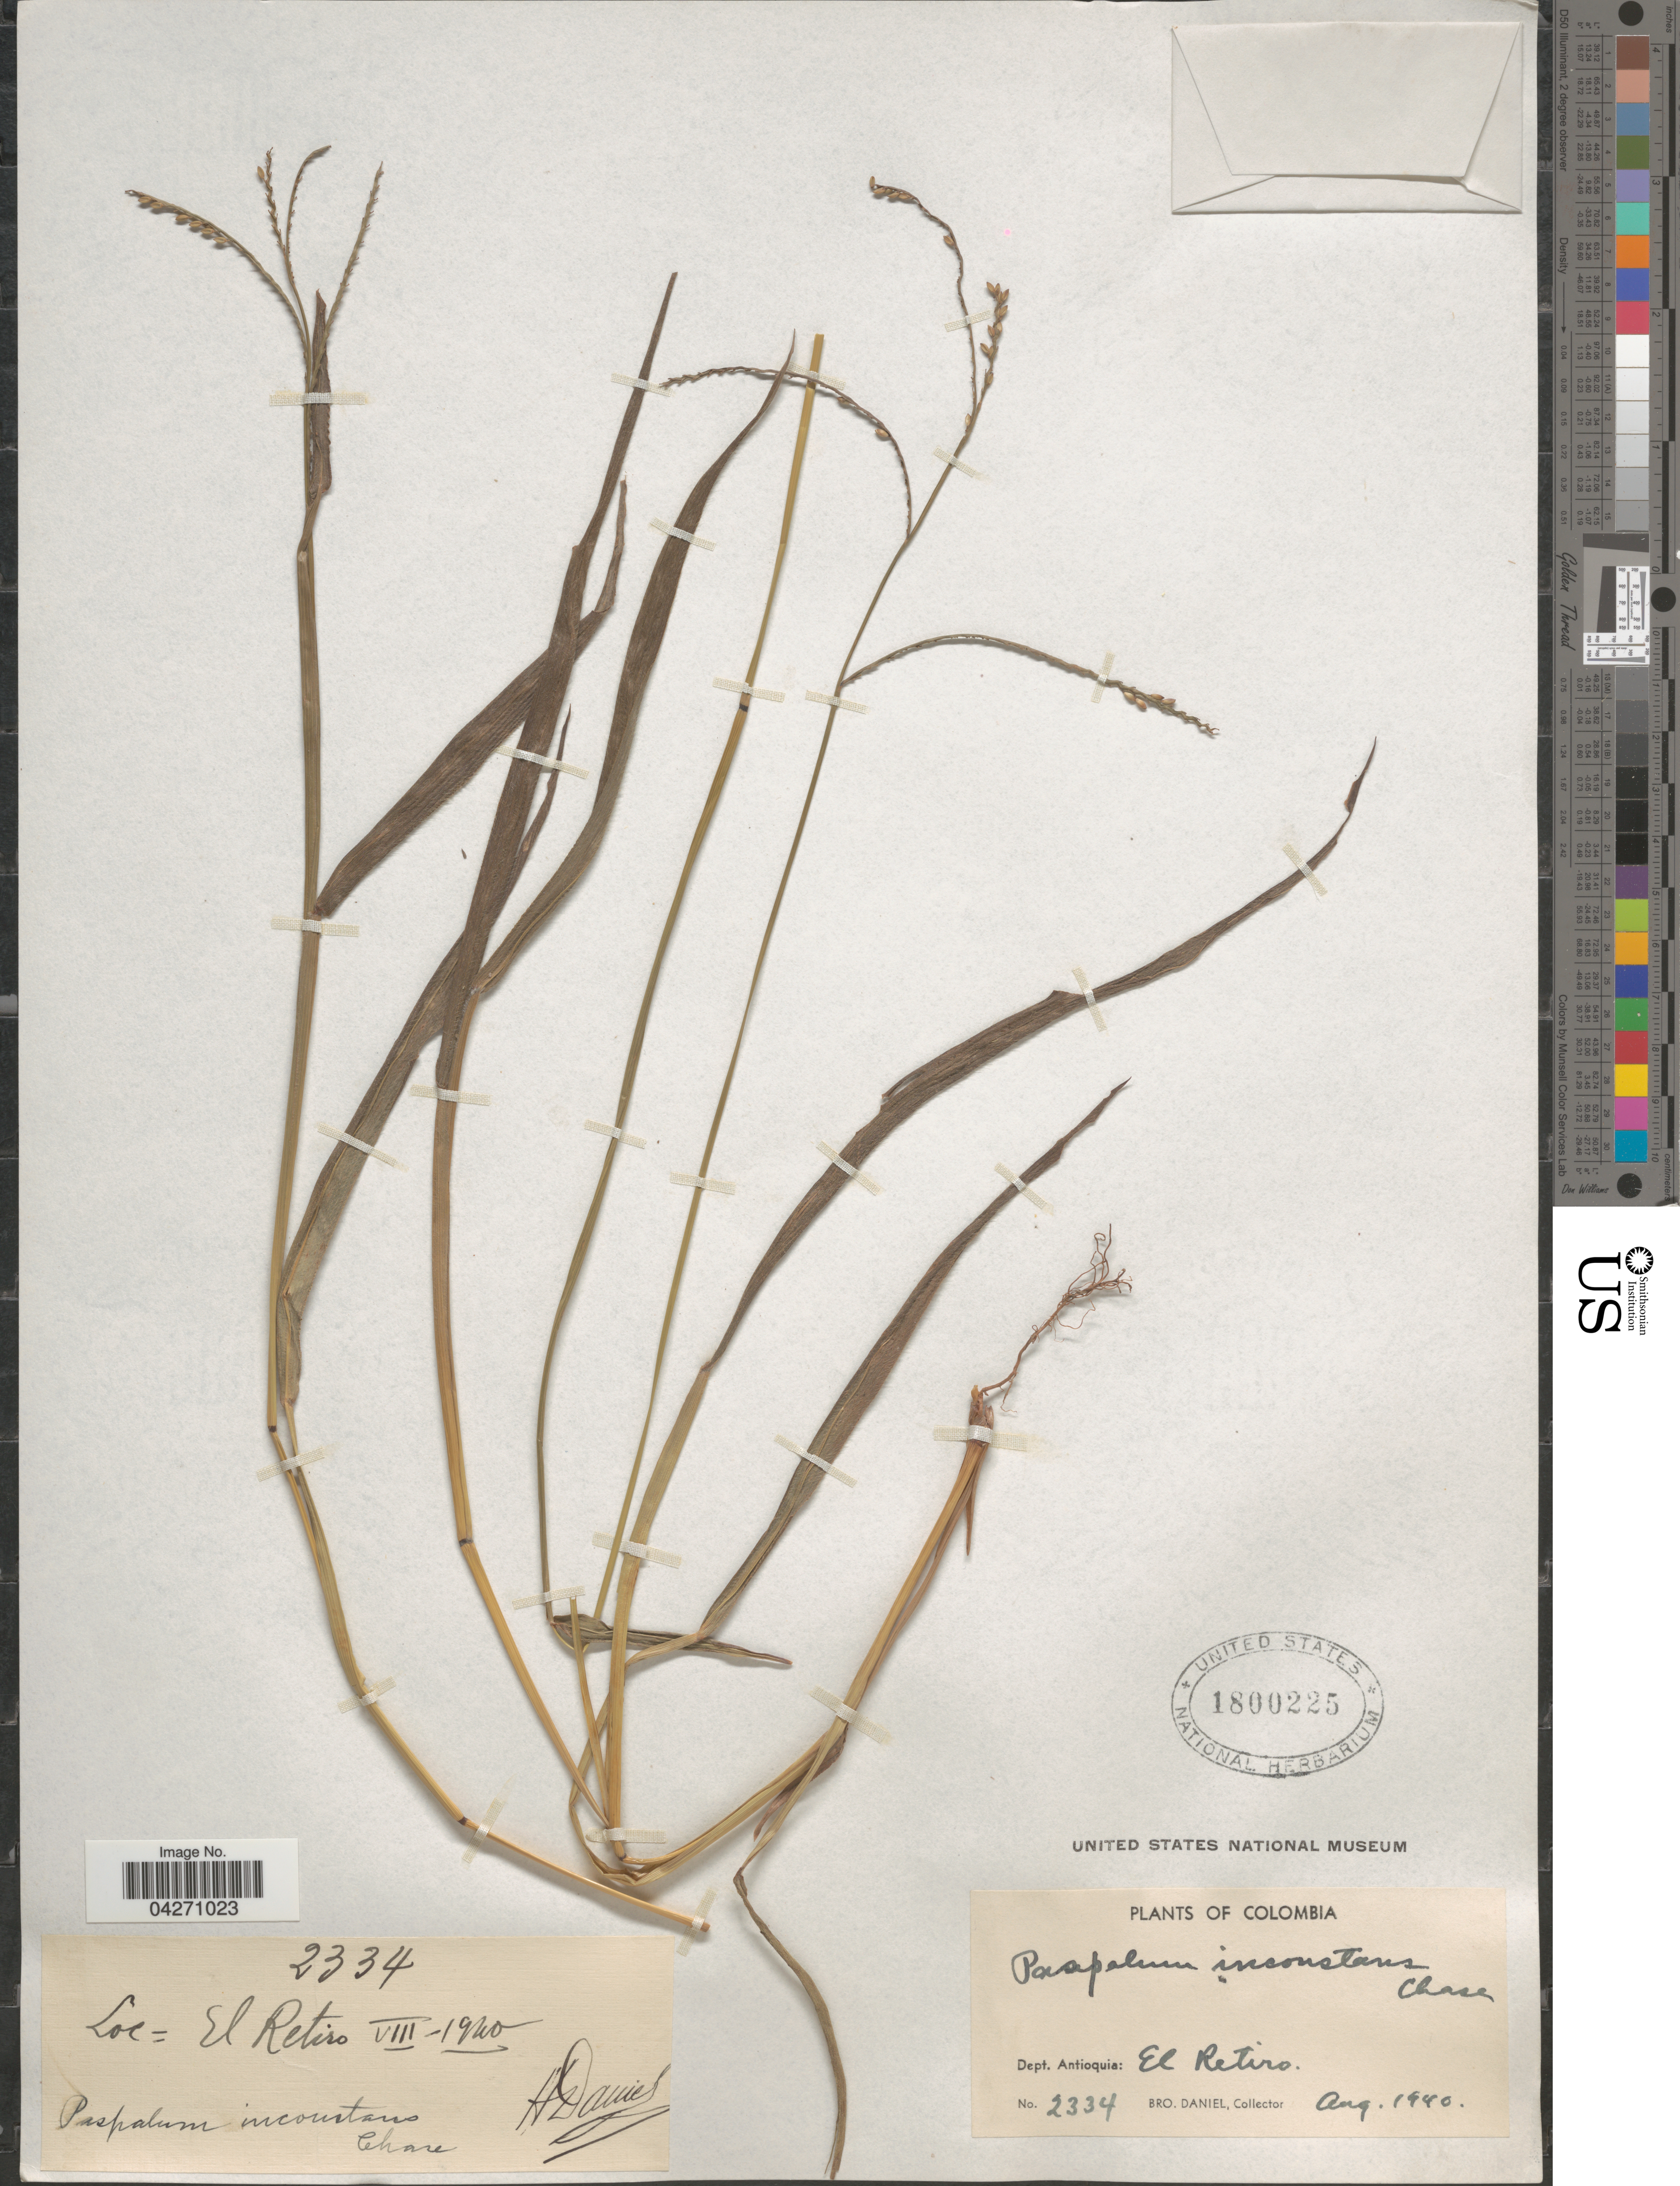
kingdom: Plantae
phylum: Tracheophyta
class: Liliopsida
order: Poales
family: Poaceae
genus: Paspalum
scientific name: Paspalum inconstans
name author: Chase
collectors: Bro. Daniel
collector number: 2334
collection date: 1940-08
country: Colombia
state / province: Antioquia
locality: Dept. Antioquia: El Retiro.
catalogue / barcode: US 1800225